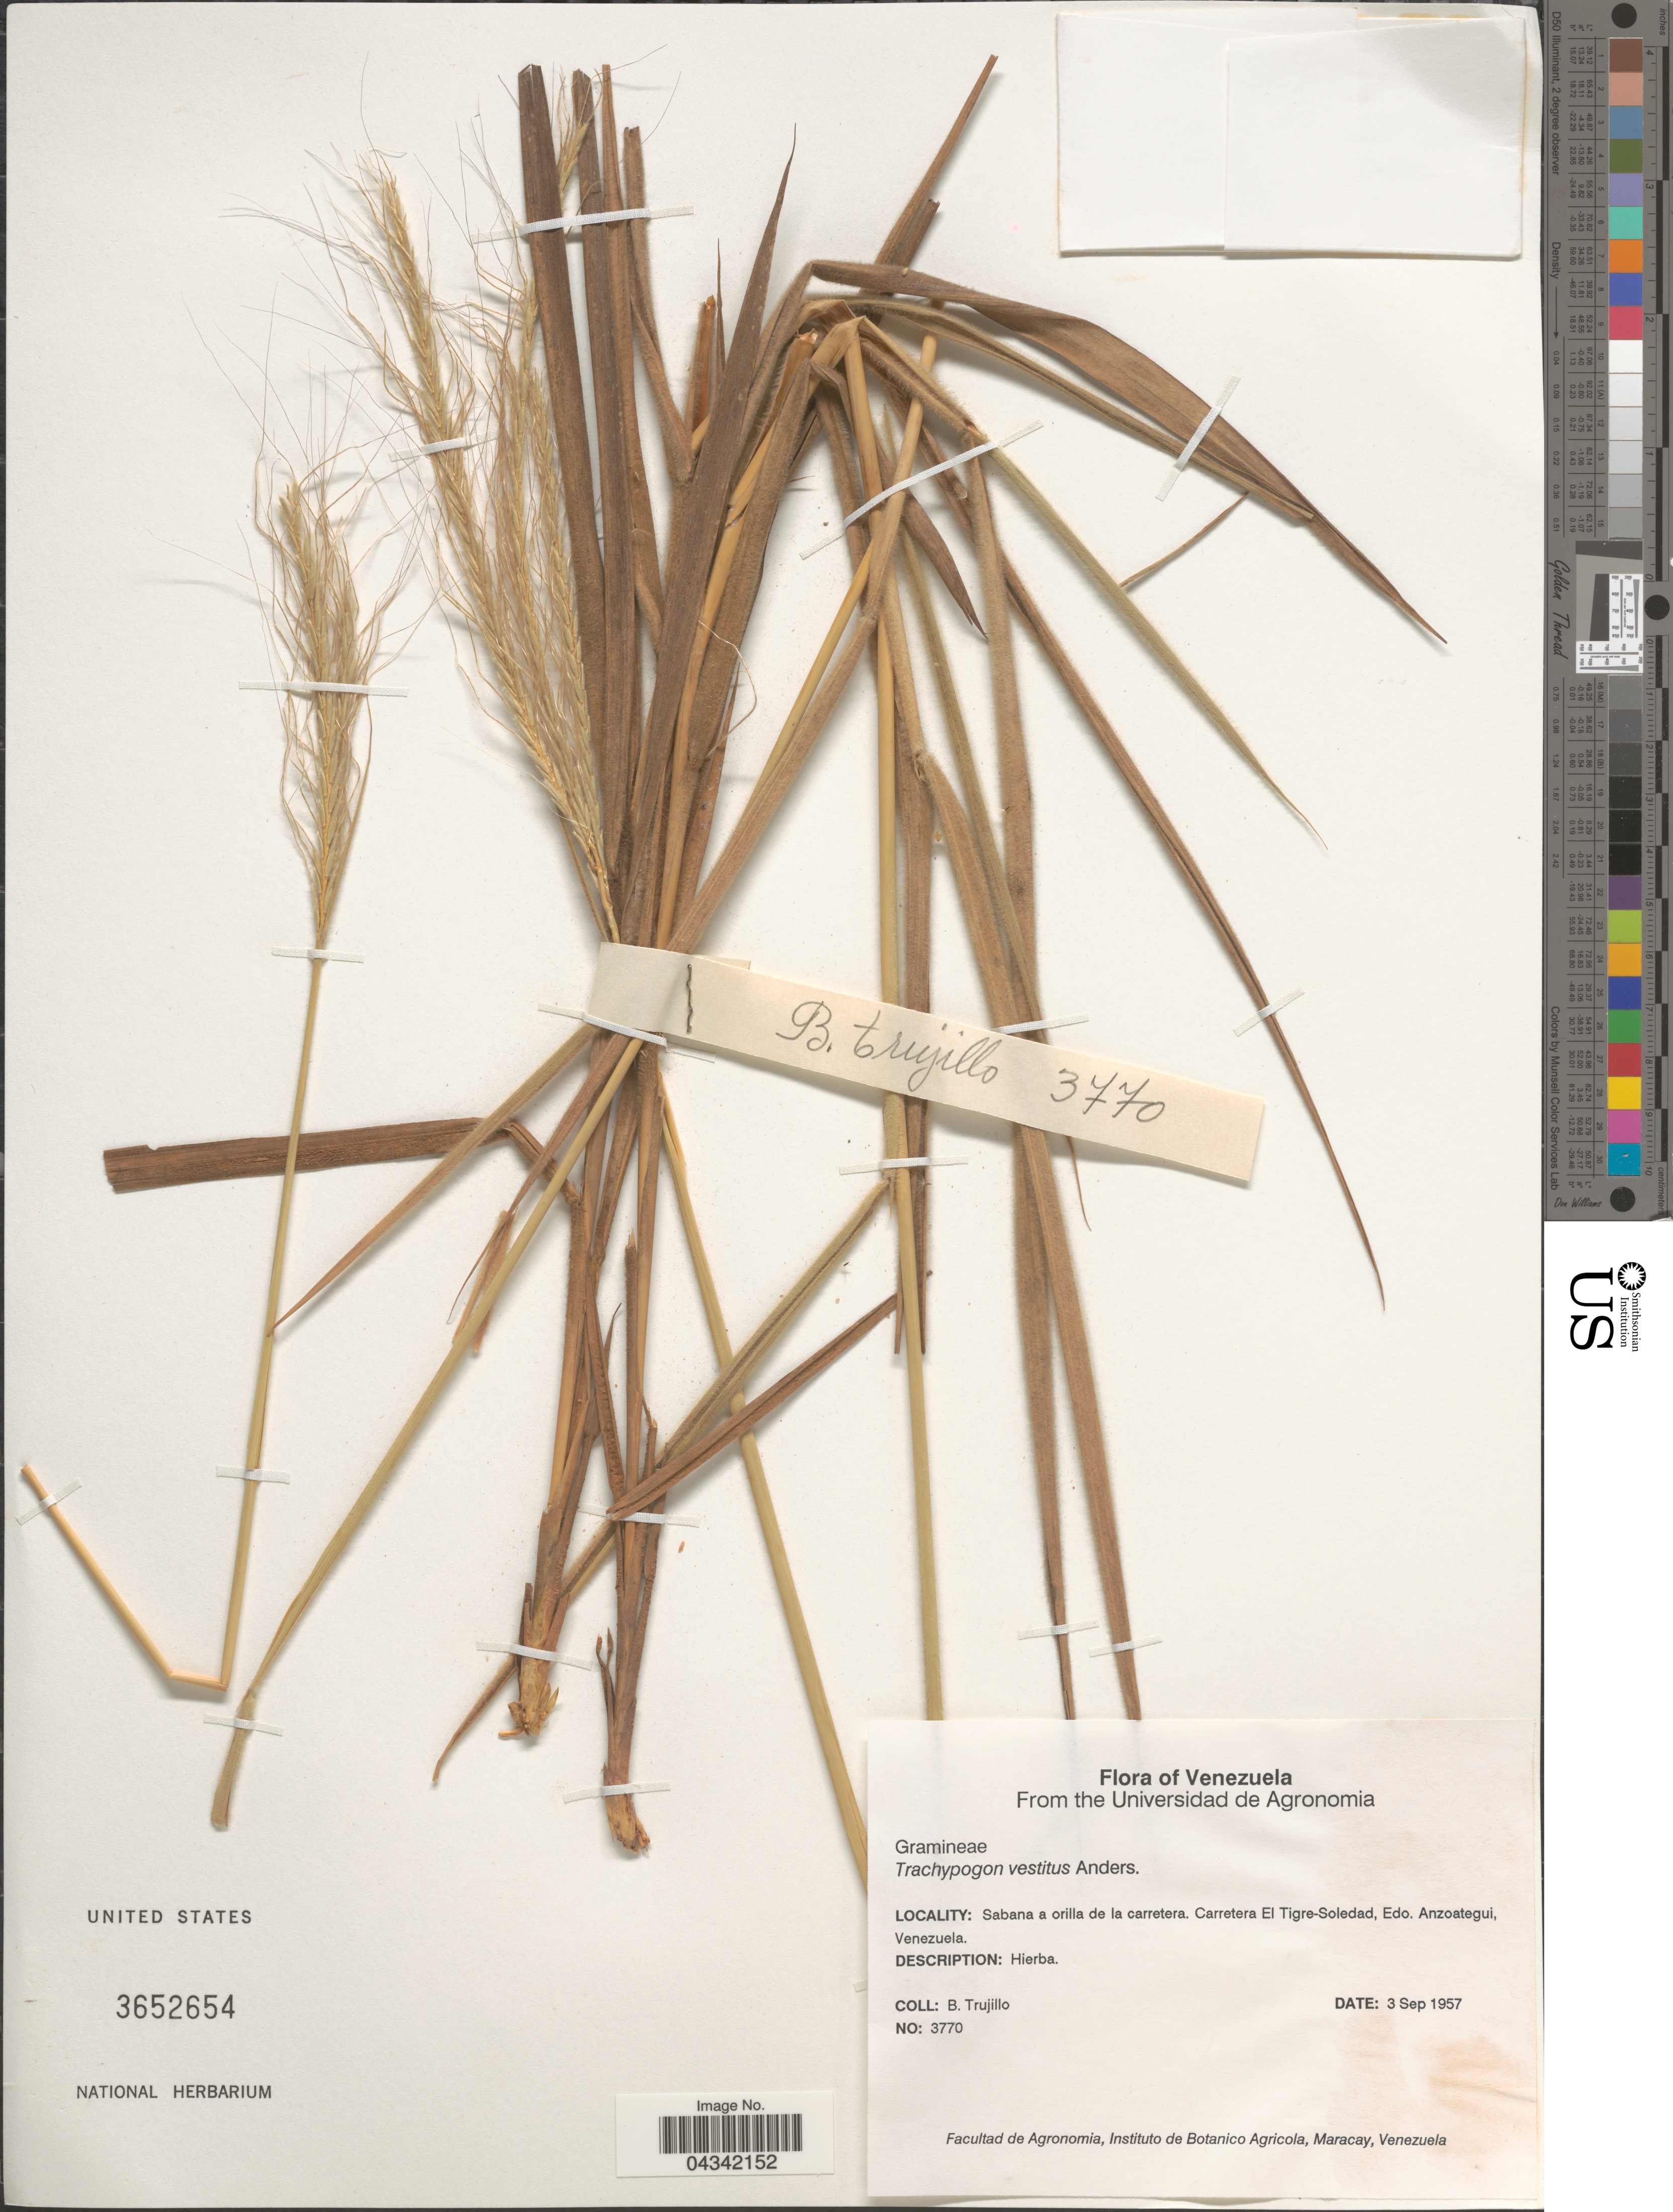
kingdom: Plantae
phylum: Tracheophyta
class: Liliopsida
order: Poales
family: Poaceae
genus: Trachypogon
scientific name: Trachypogon vestitus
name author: L. Andersson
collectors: B. Trujillo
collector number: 3770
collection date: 1957-09-03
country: Venezuela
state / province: Anzoategui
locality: Sabana a orilla de la carretera. Carretera El Tigre-Soledad.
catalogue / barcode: US 3652654